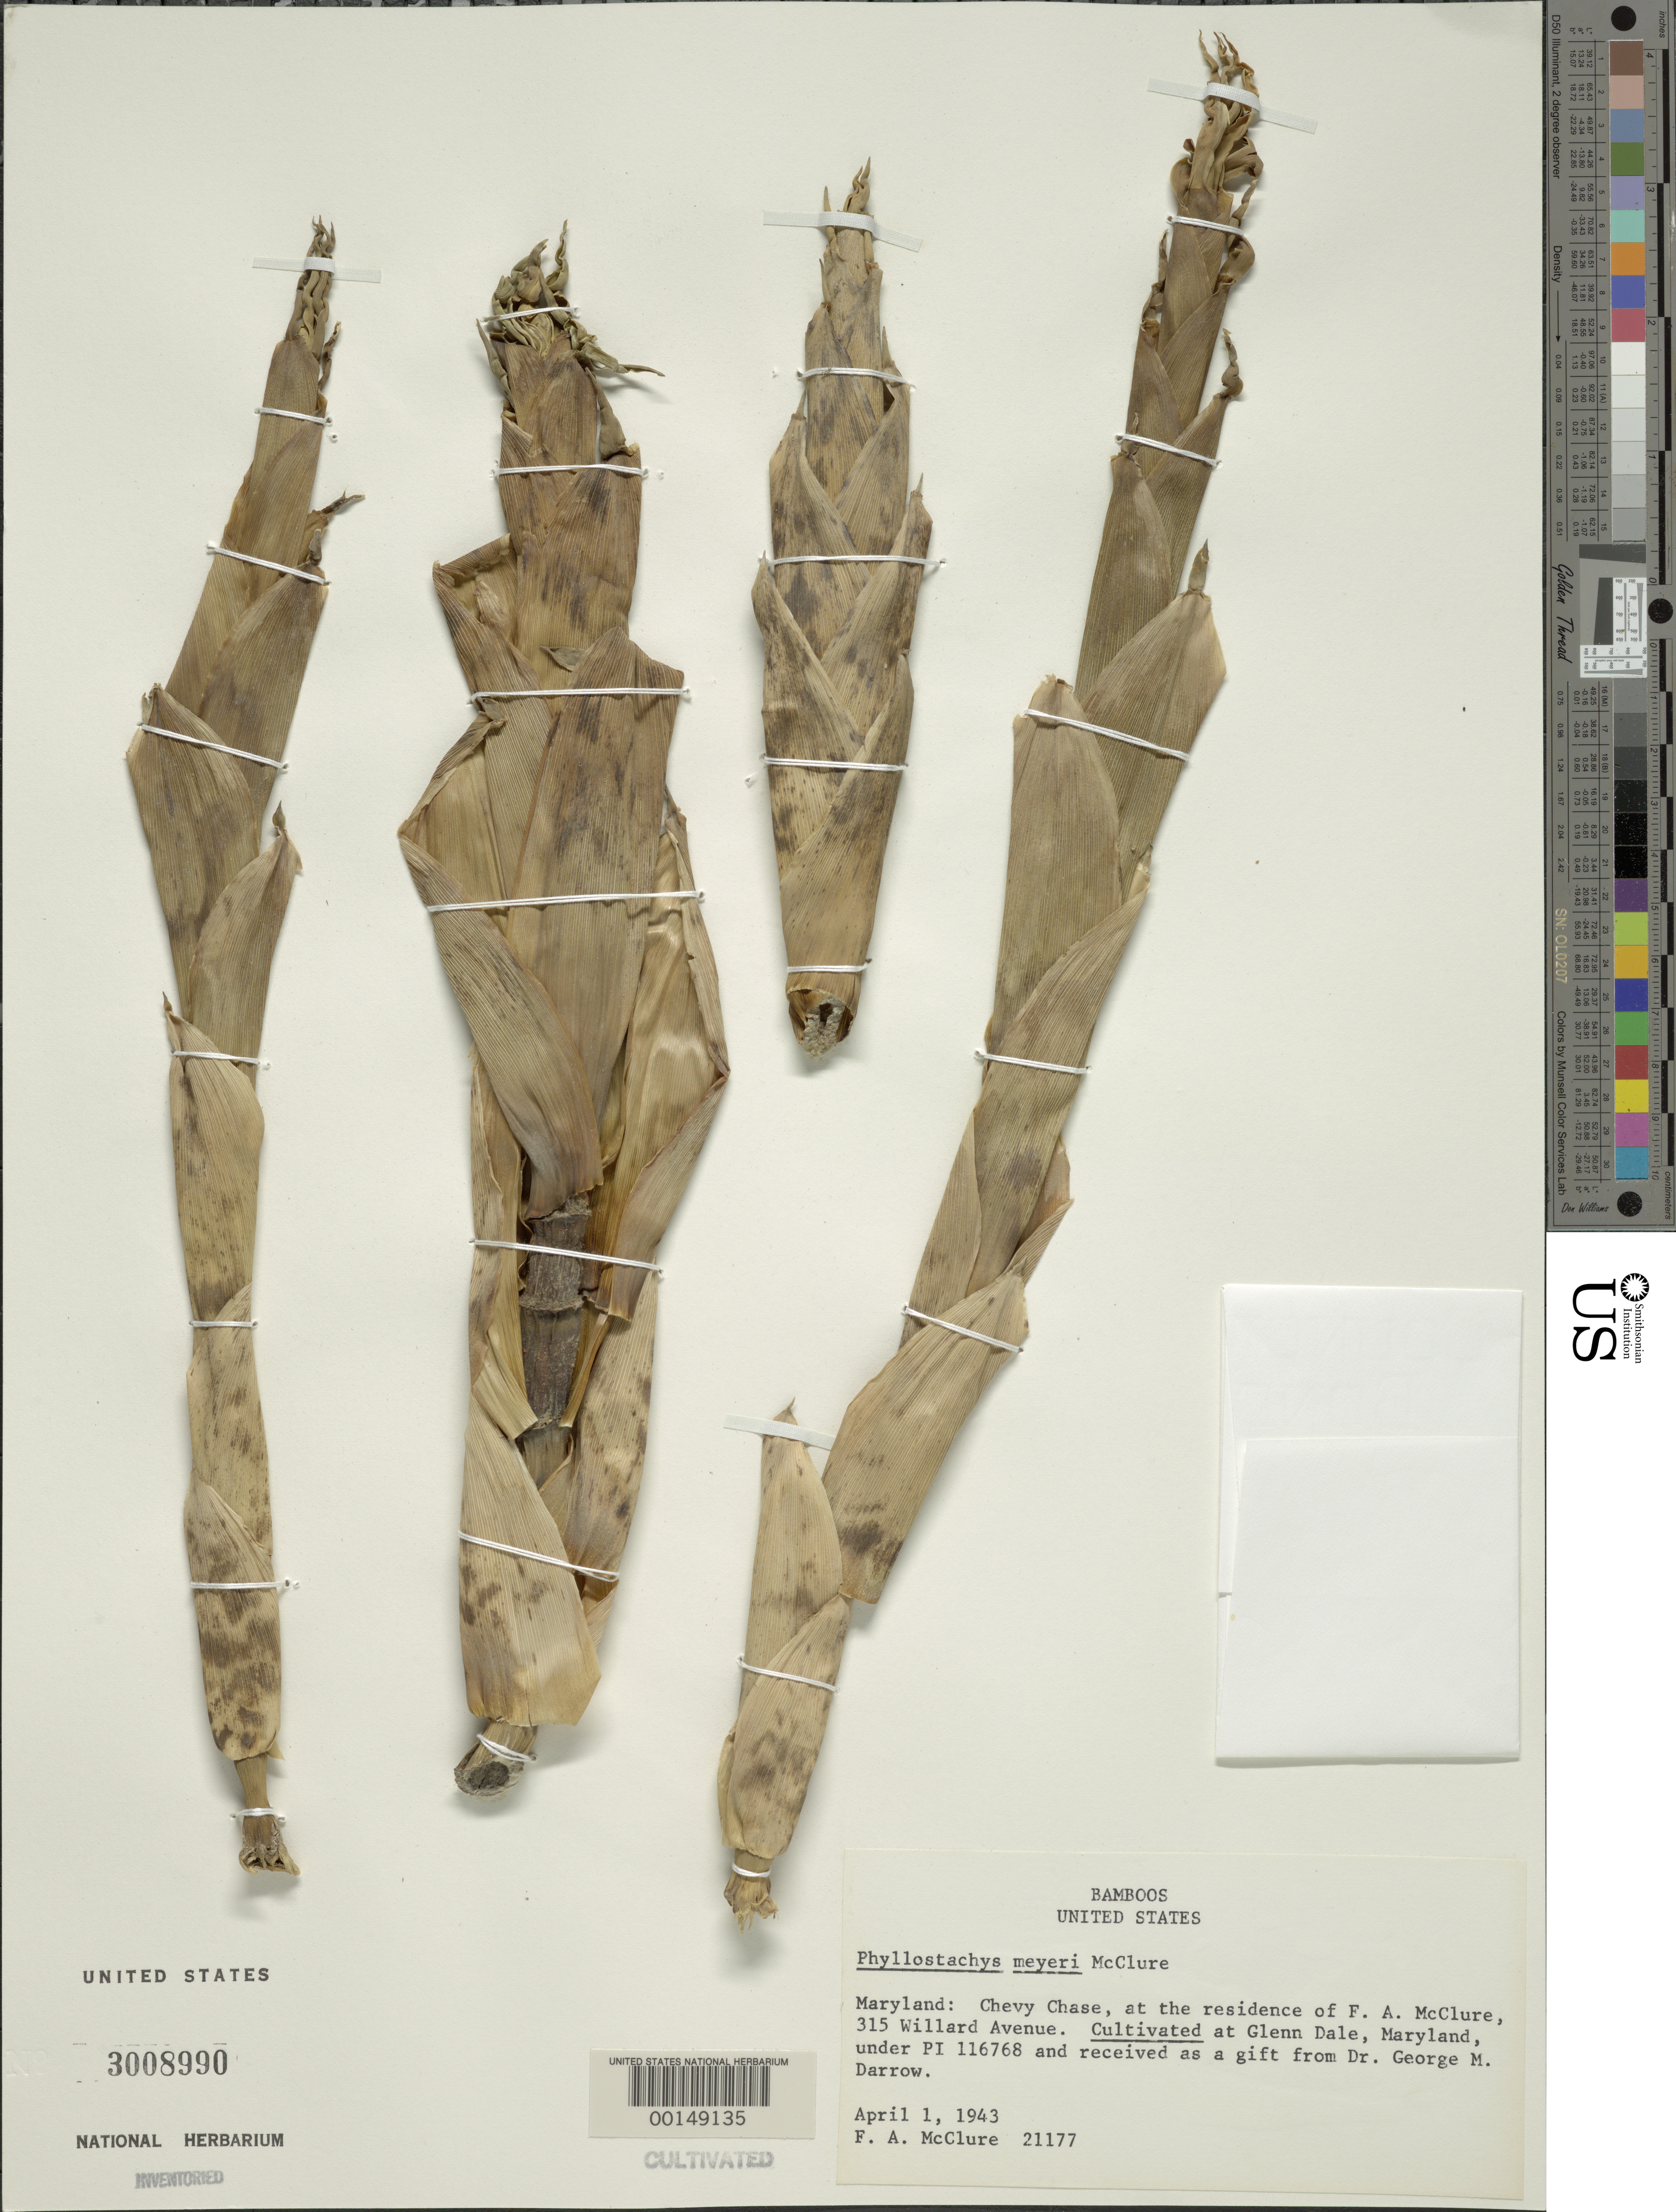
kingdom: Plantae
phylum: Tracheophyta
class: Liliopsida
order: Poales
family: Poaceae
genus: Phyllostachys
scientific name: Phyllostachys meyeri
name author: McClure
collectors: F. A. McClure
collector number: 21177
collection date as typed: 01 Apr 1943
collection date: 1943-04-01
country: United States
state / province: Maryland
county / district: Montgomery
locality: Chevy Chase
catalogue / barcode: US 3008990